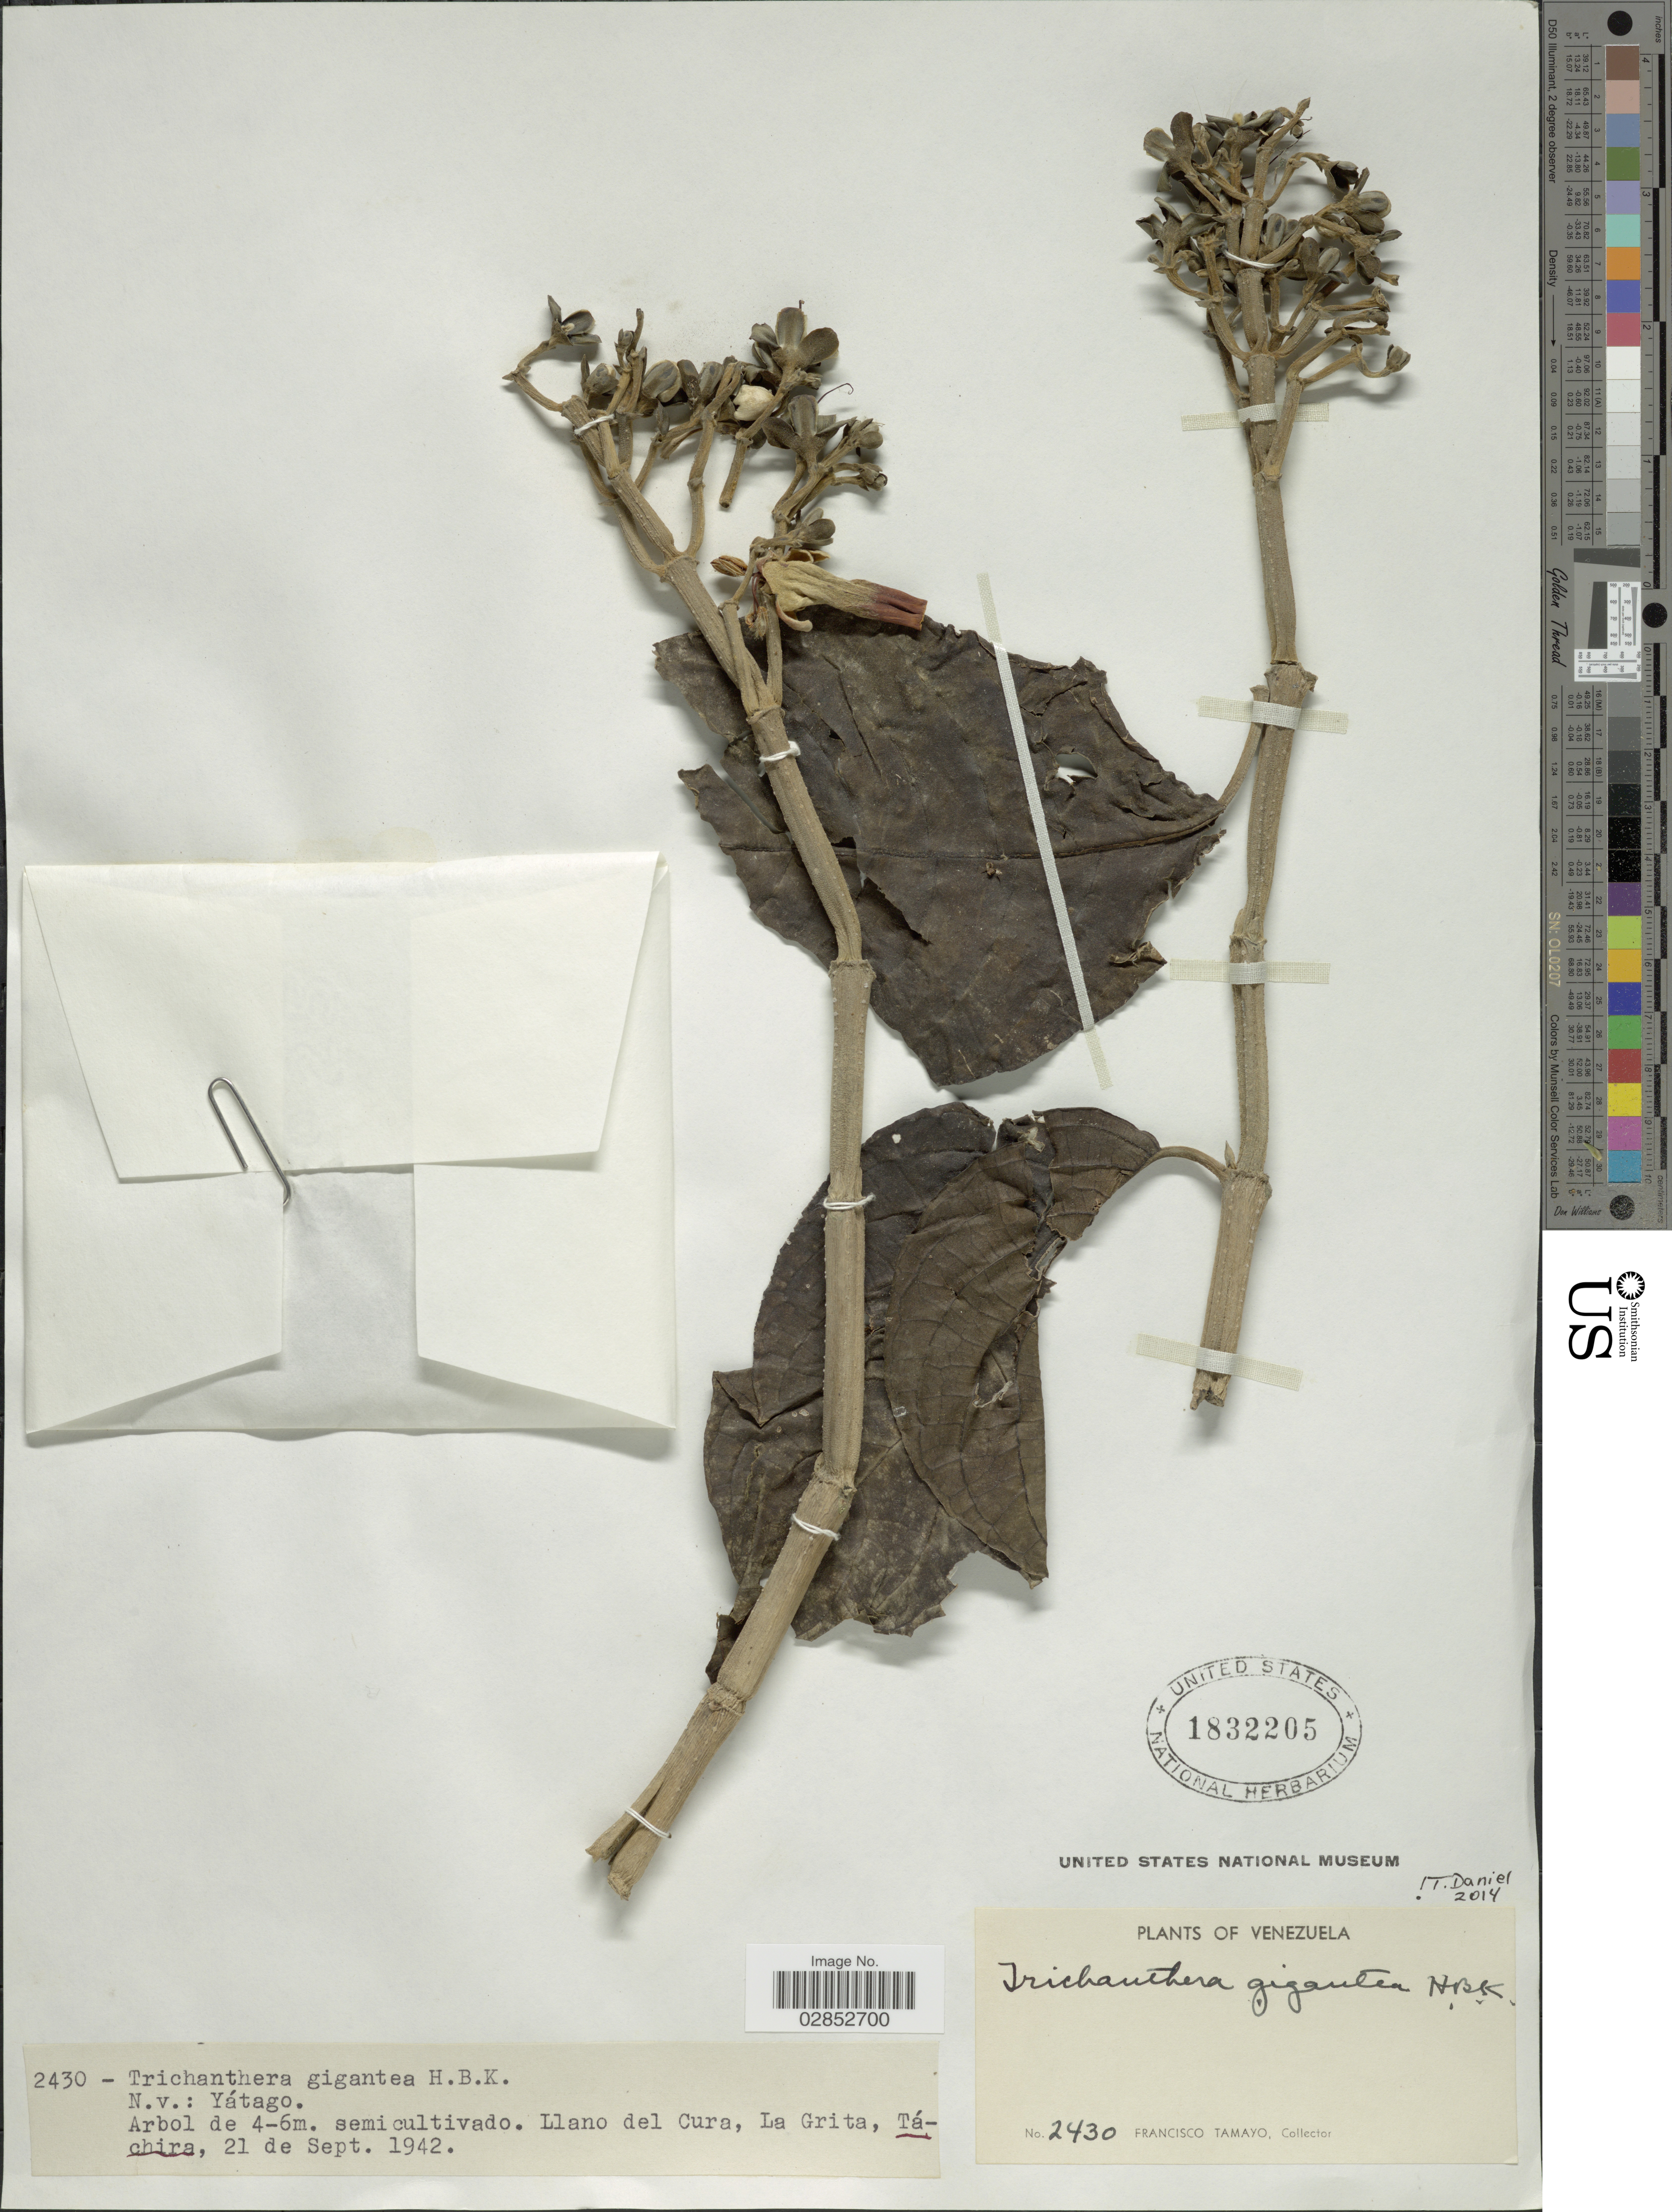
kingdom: Plantae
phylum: Tracheophyta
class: Magnoliopsida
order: Lamiales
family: Acanthaceae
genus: Trichanthera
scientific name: Trichanthera gigantea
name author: (Bonpl.) Nees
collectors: F. Tamayo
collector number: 2430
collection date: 1942-09-21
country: Venezuela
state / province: Tachira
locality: Llano del Cura, La Grita.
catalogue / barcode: US 1832205